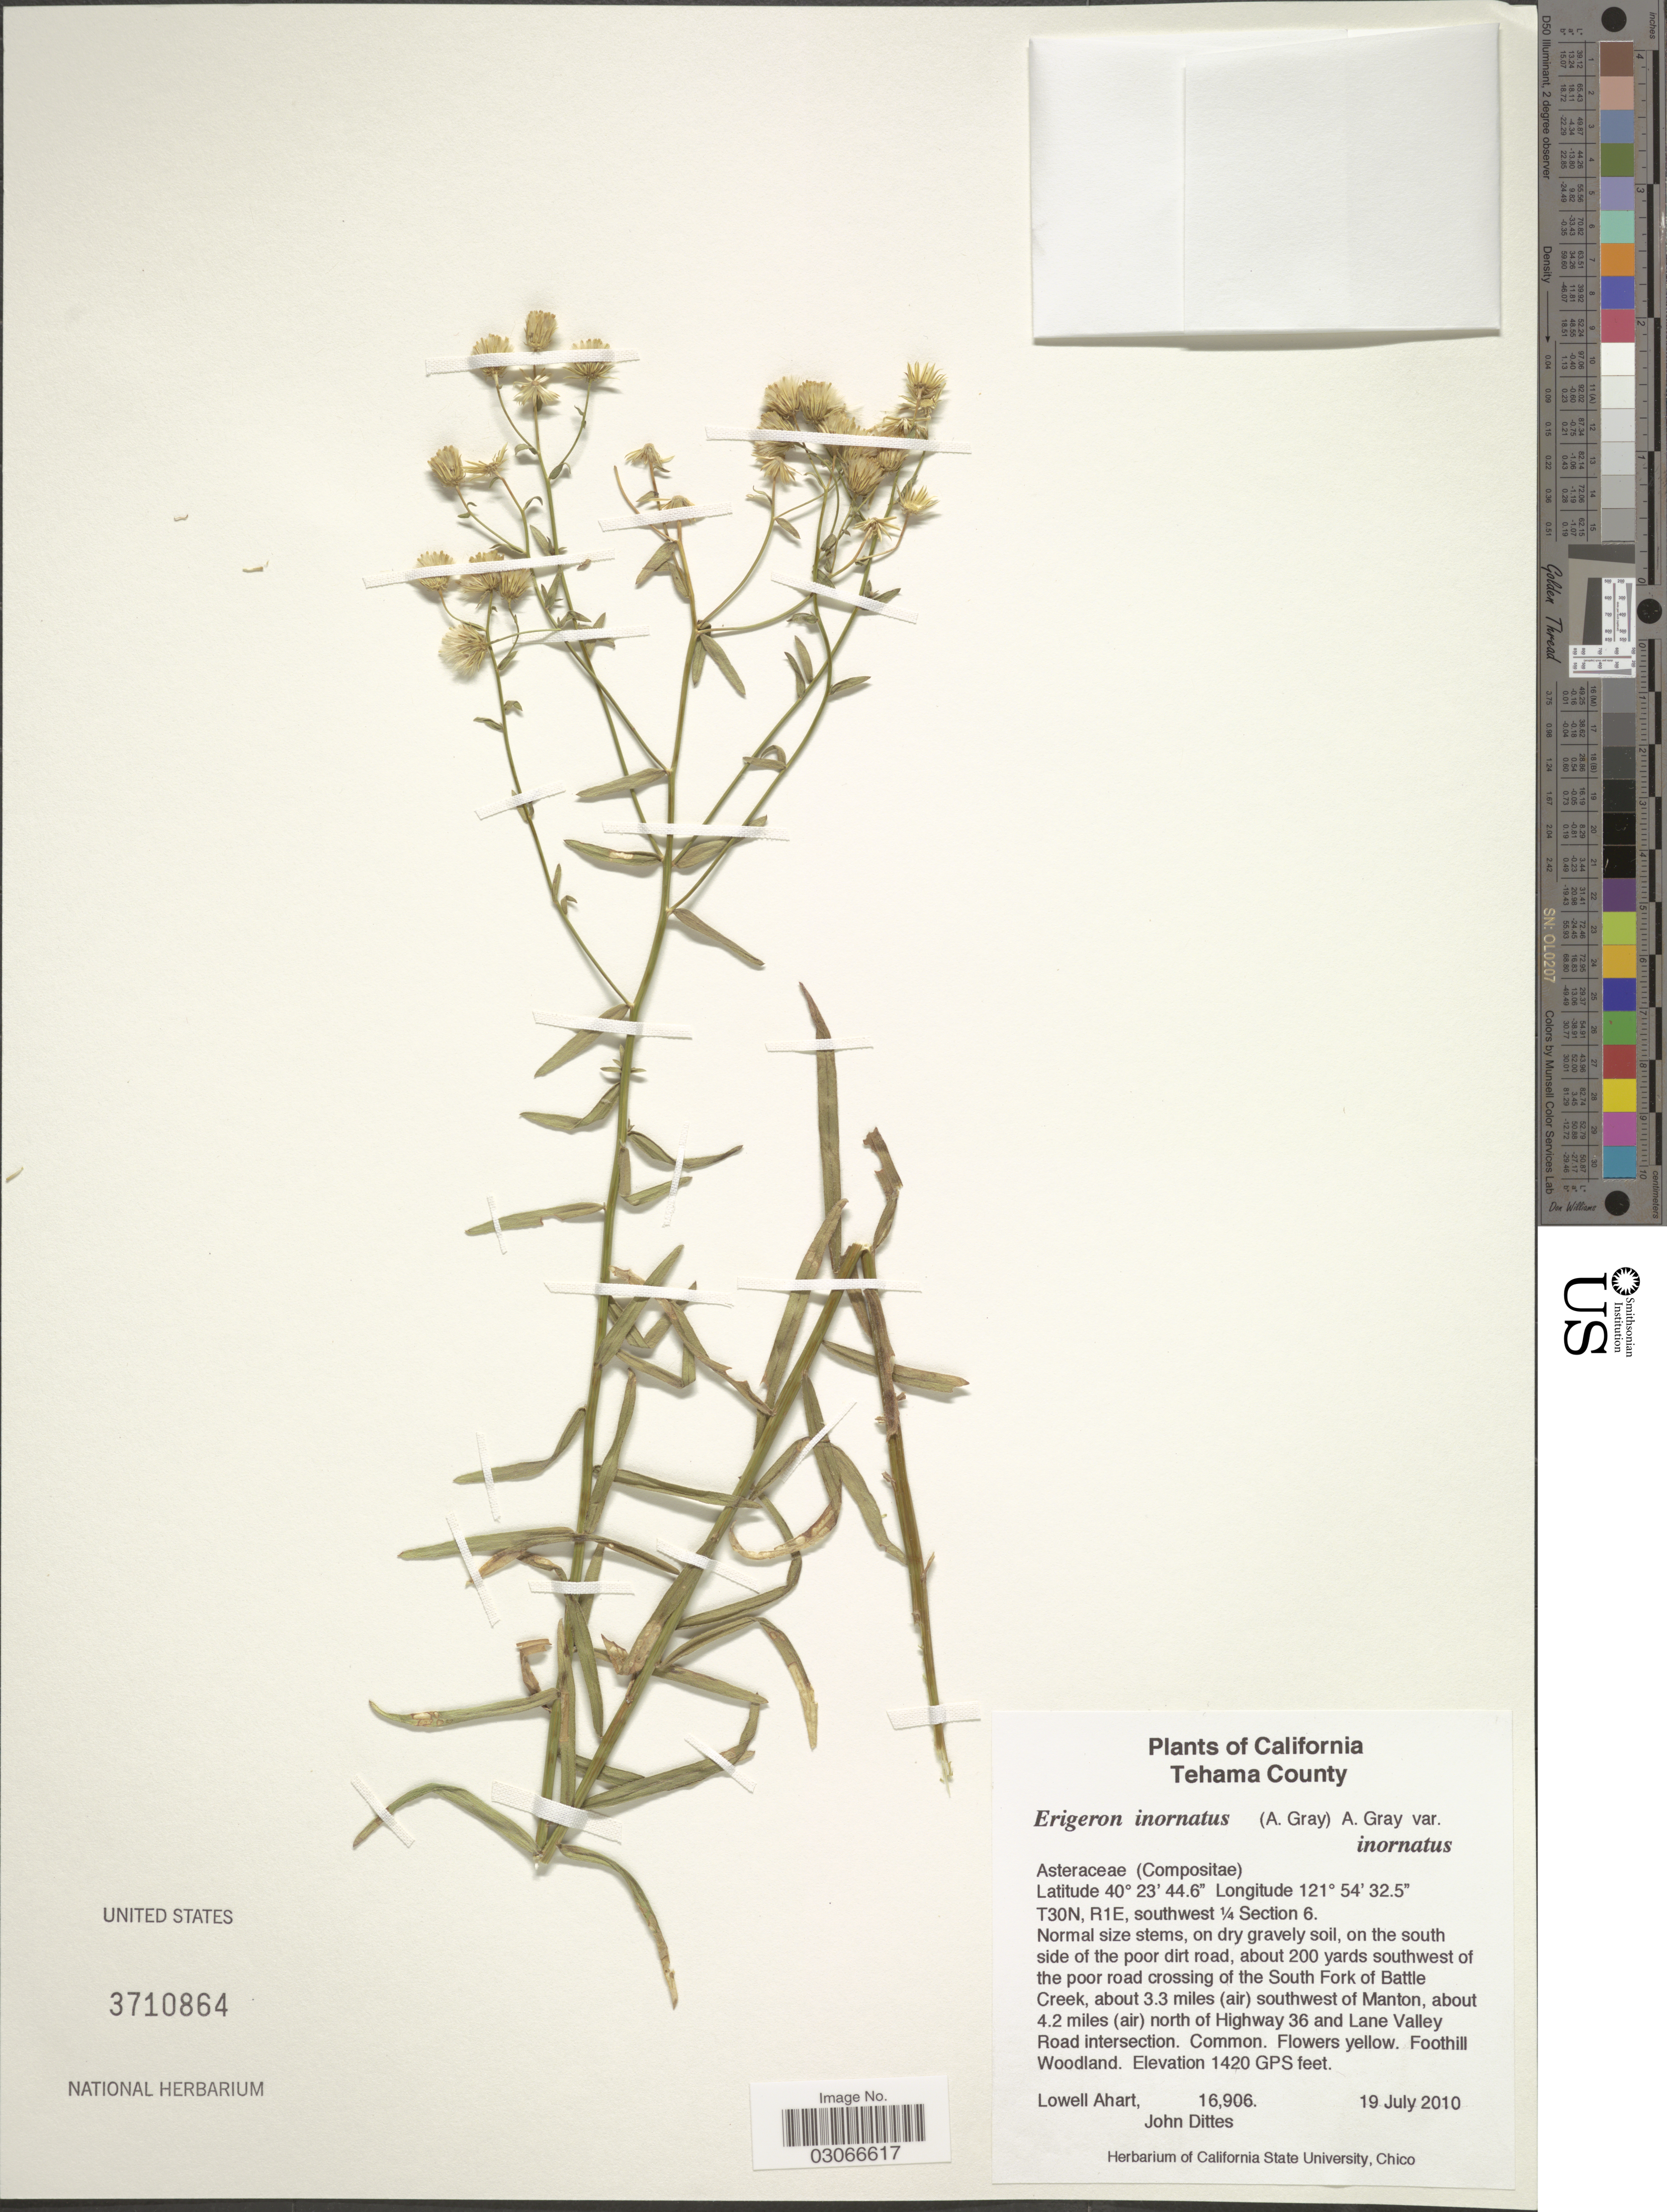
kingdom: Plantae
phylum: Tracheophyta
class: Magnoliopsida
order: Asterales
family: Asteraceae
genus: Erigeron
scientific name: Erigeron inornatus var. inornatus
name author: (A. Gray) A. Gray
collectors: L. Ahart & J. Dittes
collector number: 16906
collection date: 2010-07-19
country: United States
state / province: California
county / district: Tehama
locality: Tehama County. T30N, R1E, southwest ¼ Section 6, on the south side of the poor dirt road, about 200 yards southwest of the poor road crossing of the South Fork of Battle Creek, about 3.3 miles (air) southwest of Manton, about 4.2 miles (air) north of Highway 36 and Lane Valley Road intersection.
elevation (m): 433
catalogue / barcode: US 3710864